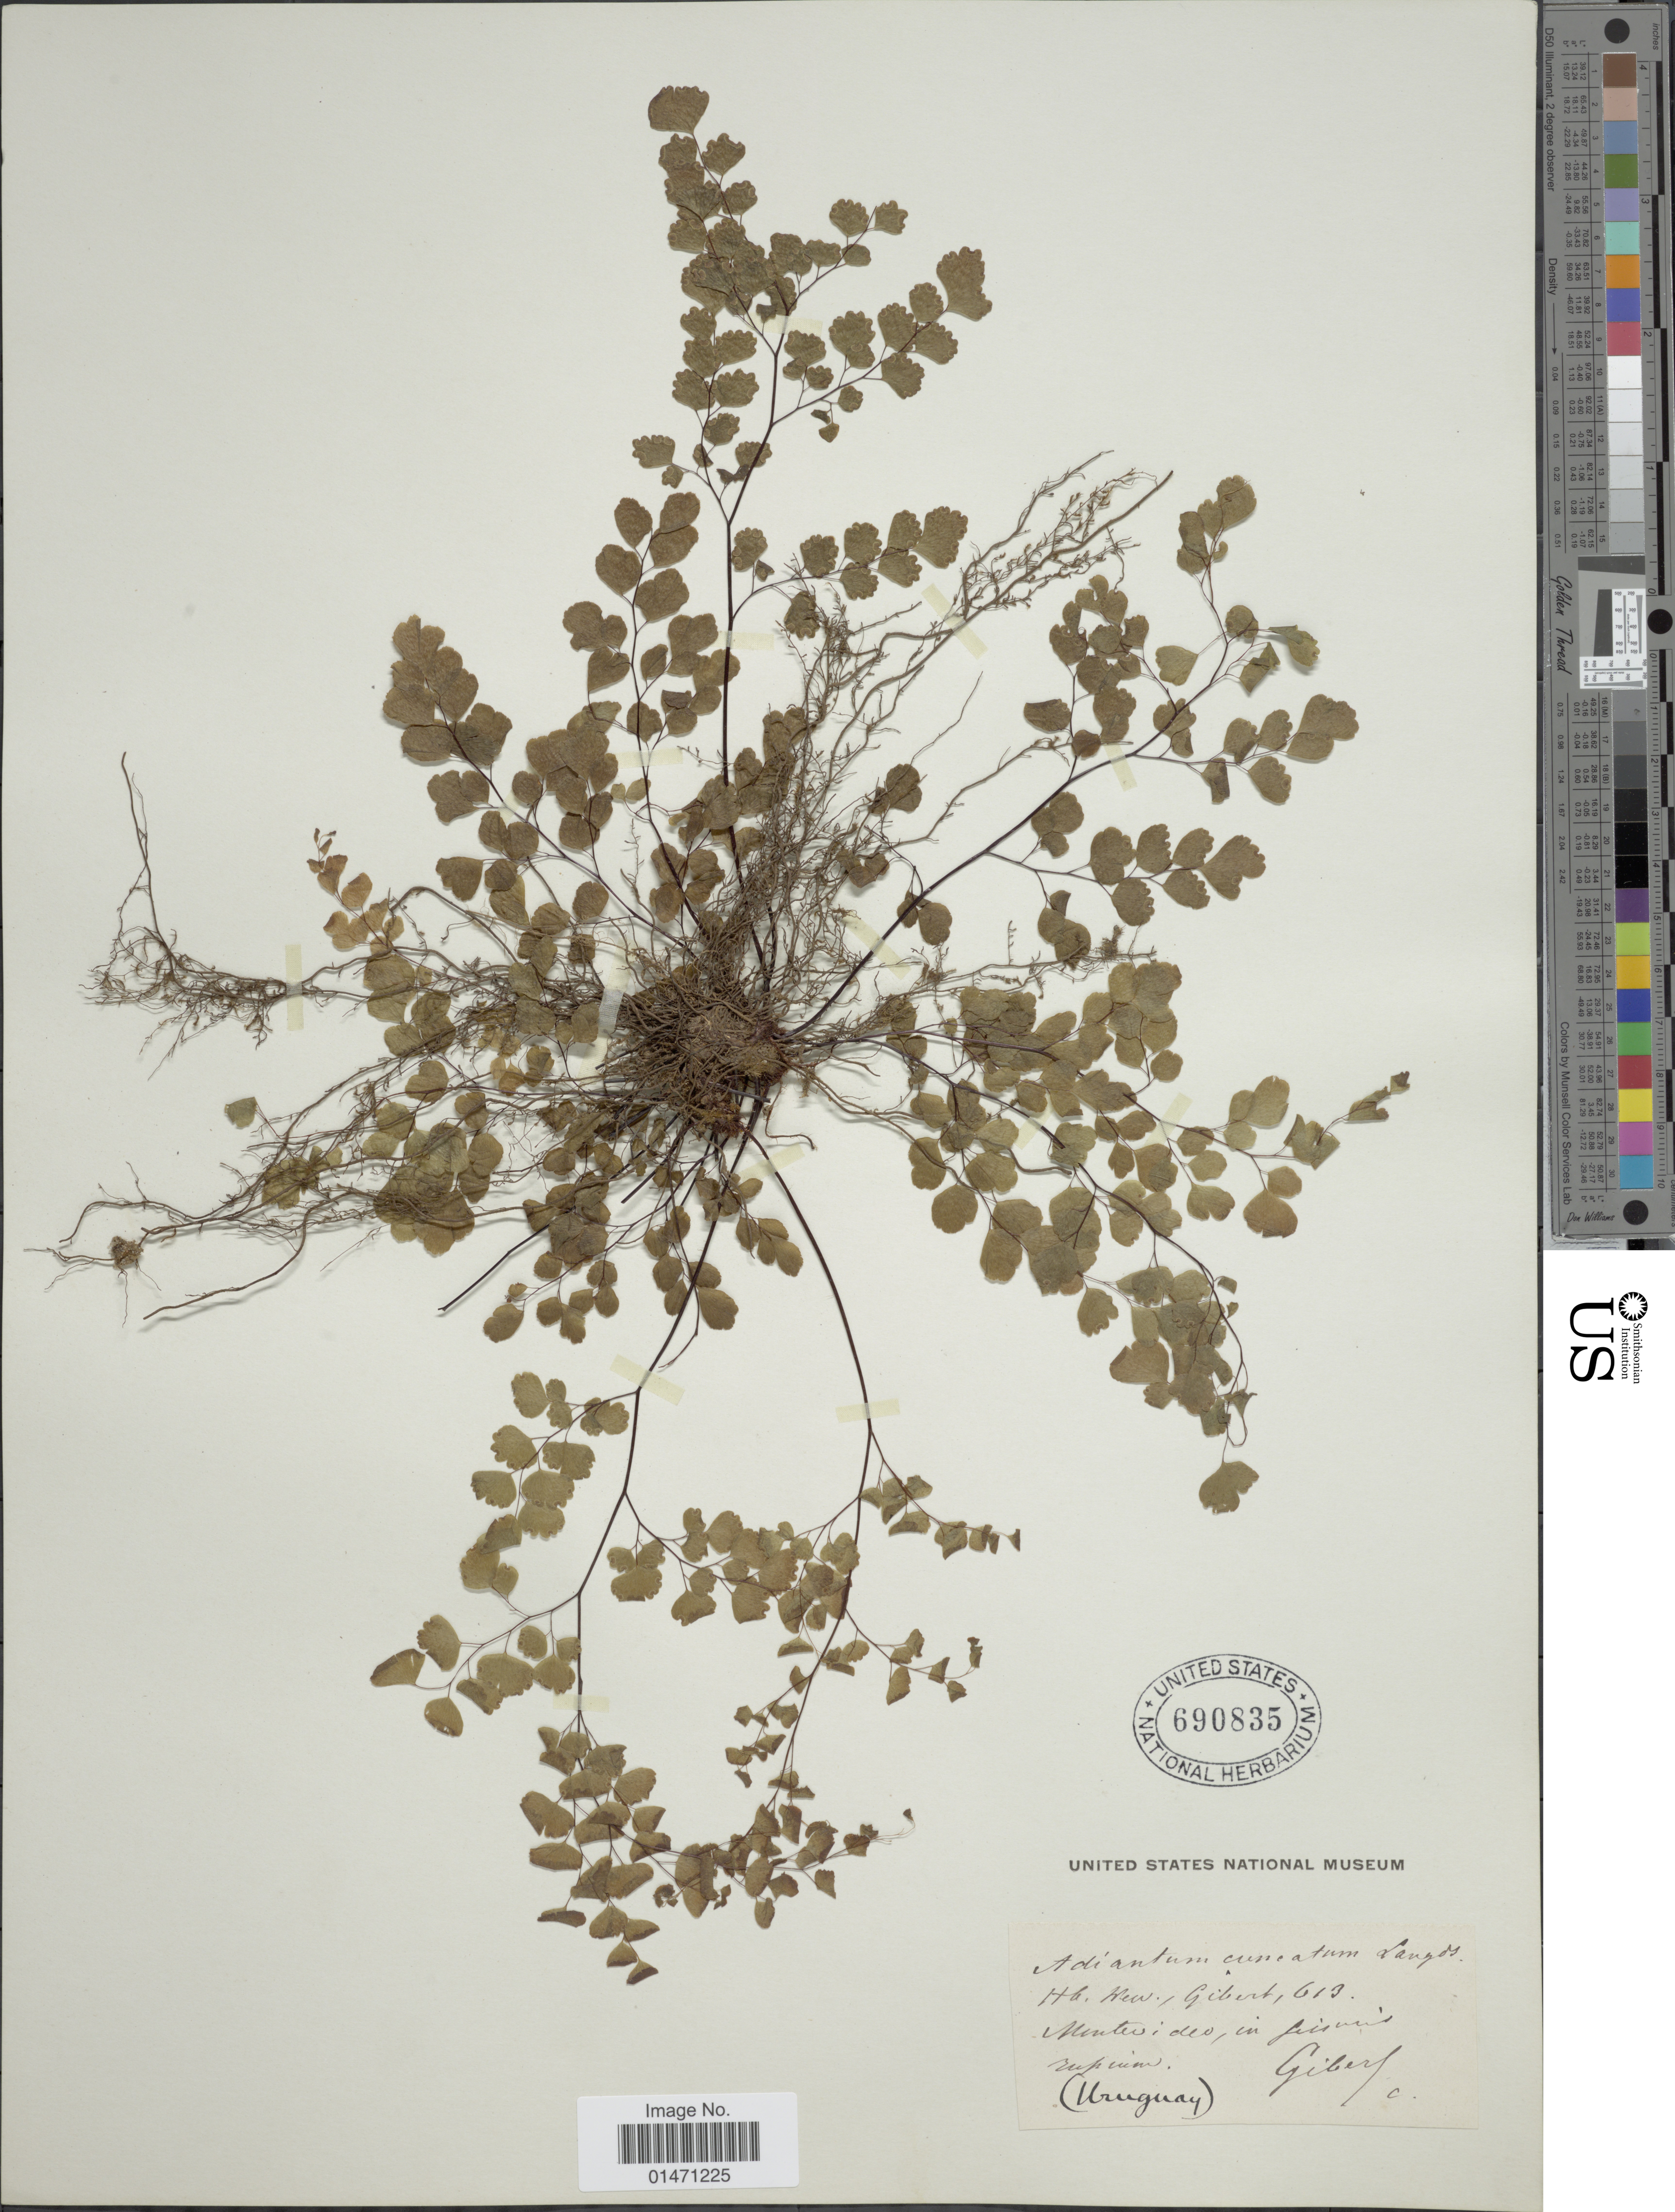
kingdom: Plantae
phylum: Tracheophyta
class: Polypodiopsida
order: Polypodiales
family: Pteridaceae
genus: Adiantum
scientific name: Adiantum raddianum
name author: C. Presl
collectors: -. Gilbert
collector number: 613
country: Uruguay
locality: Montevideo.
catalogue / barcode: US 690835